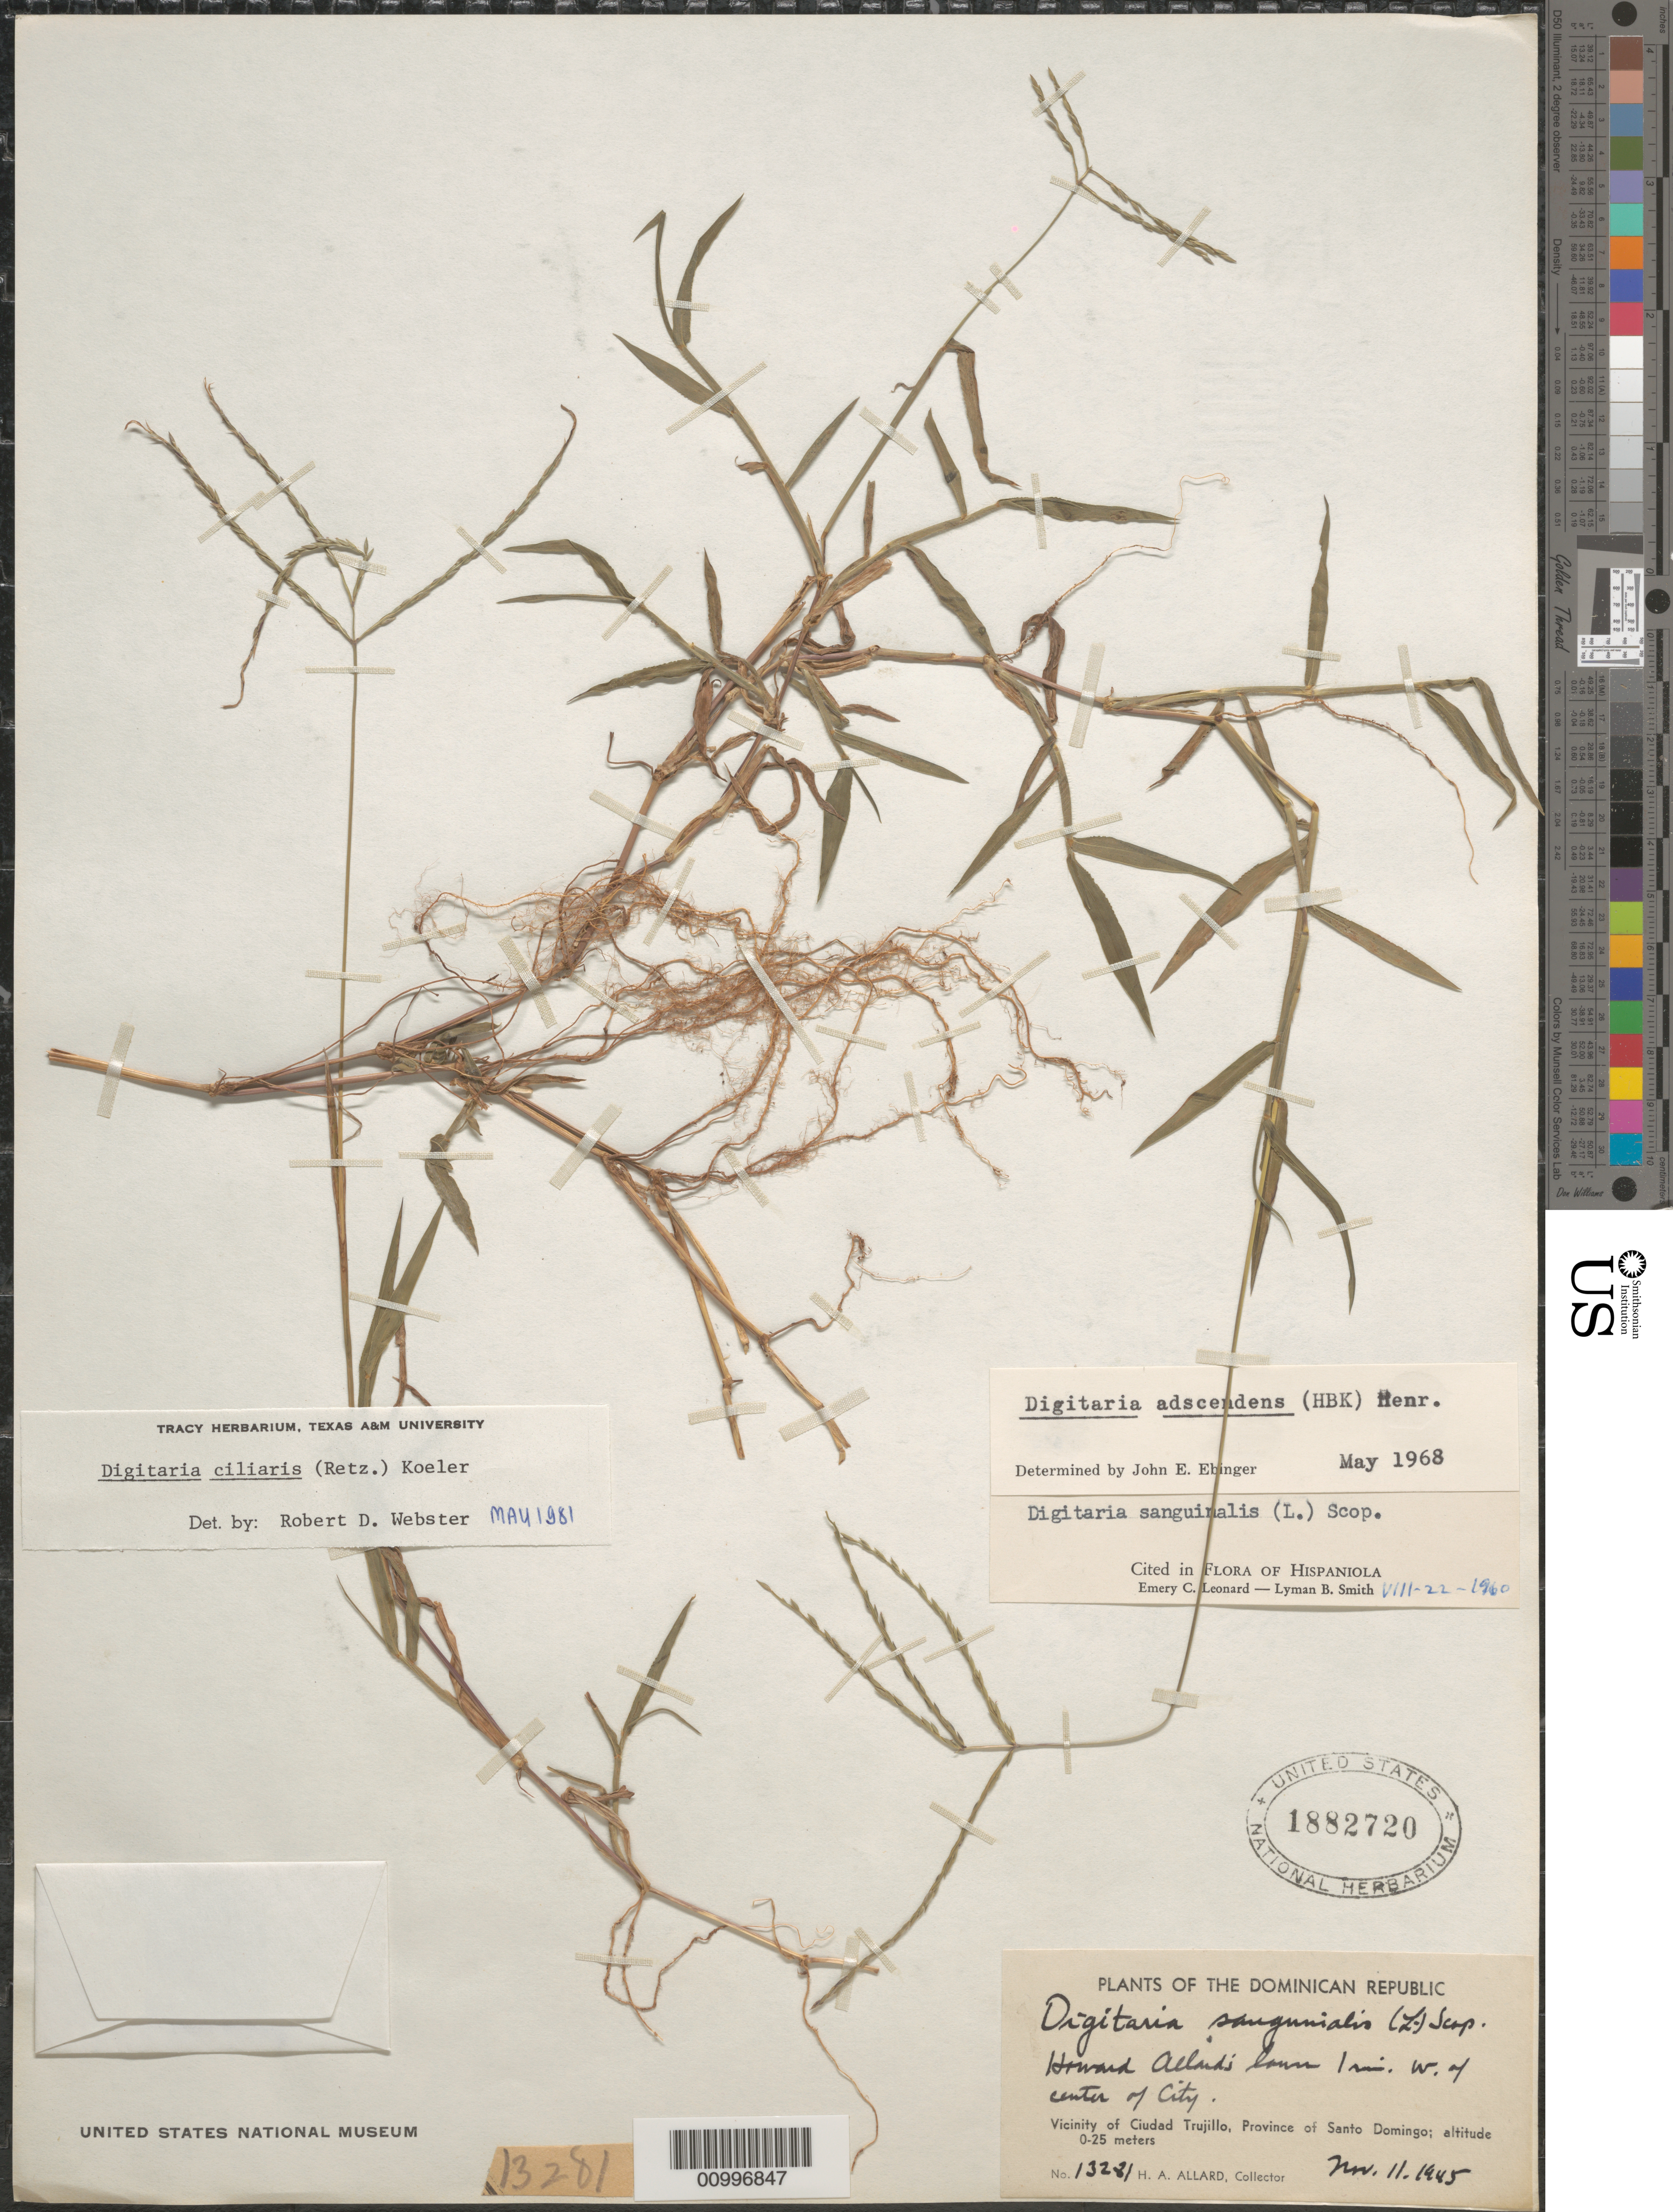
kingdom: Plantae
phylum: Tracheophyta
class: Liliopsida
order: Poales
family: Poaceae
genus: Digitaria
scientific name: Digitaria ciliaris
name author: (Retz.) Koeler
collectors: H. A. Allard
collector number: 13281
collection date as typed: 11 Nov 1945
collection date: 1945-11-11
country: Dominican Republic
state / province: Distrito Nacional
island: Hispaniola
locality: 1 mile west of center of Santo Domingo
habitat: on lawn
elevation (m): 0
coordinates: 0 N, 0 E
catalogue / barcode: US 1882720